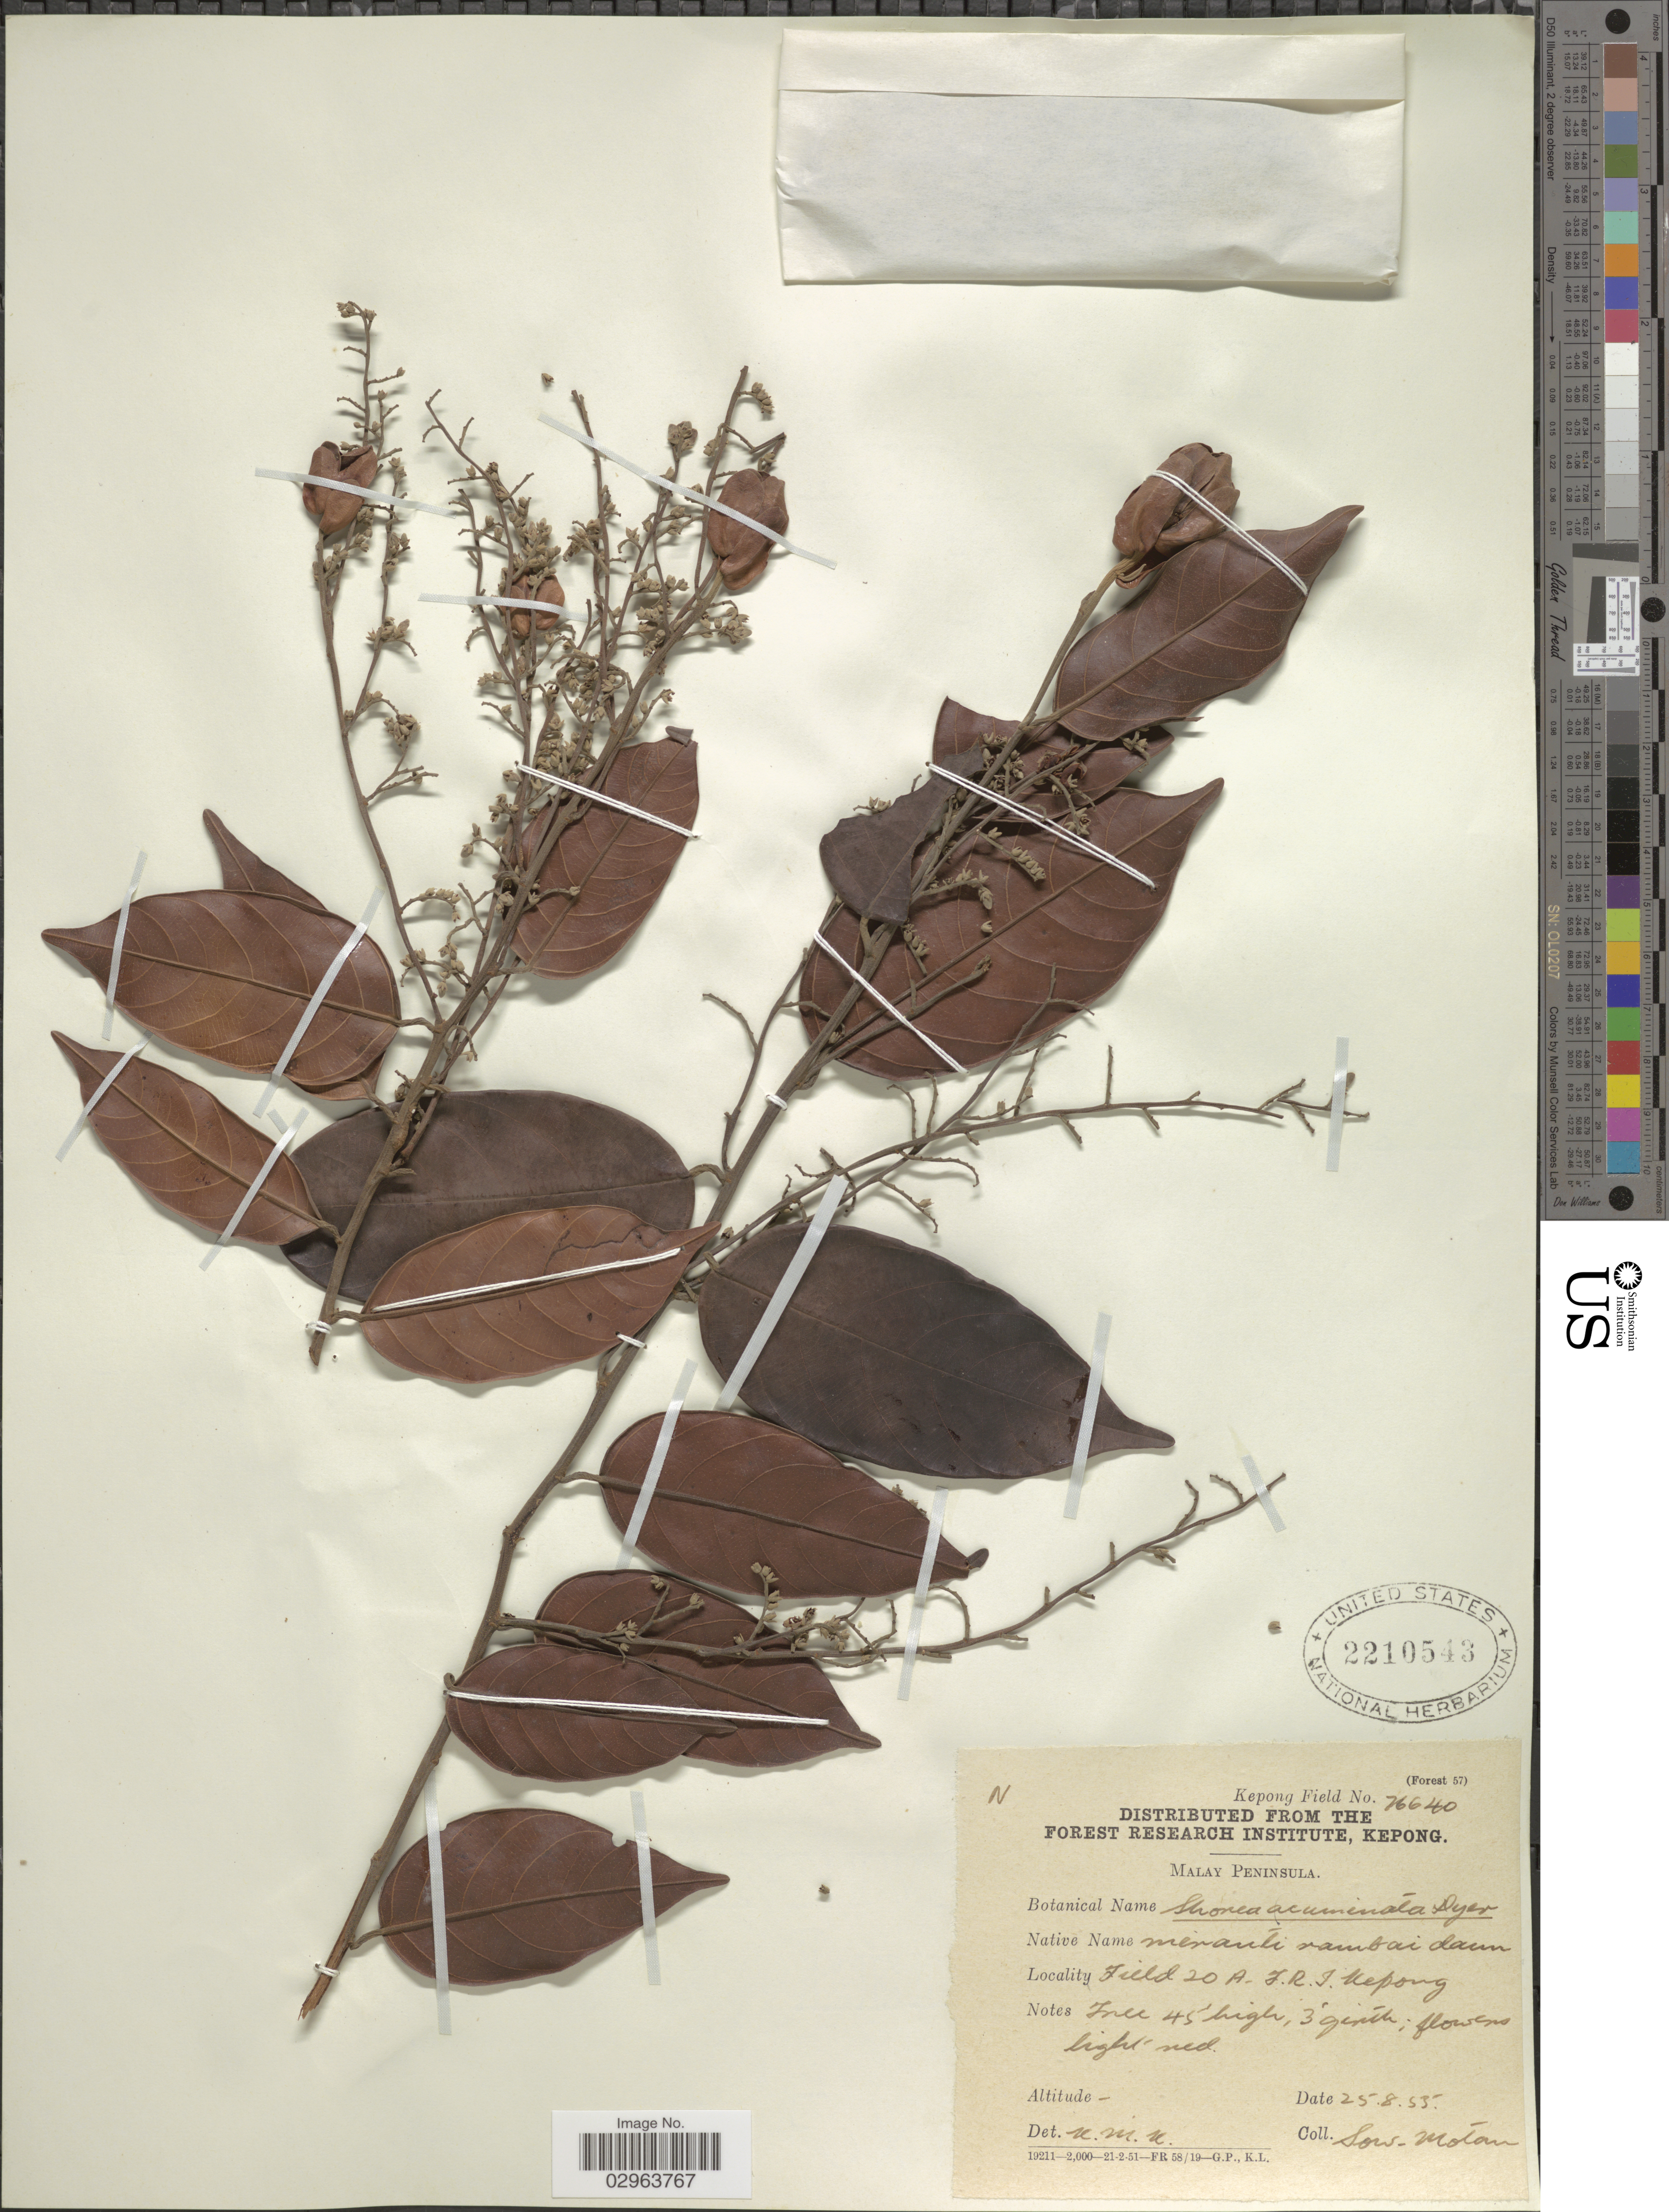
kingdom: Plantae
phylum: Tracheophyta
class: Magnoliopsida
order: Malvales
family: Dipterocarpaceae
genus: Rubroshorea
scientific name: Rubroshorea acuminata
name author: (Dyer) P.S. Ashton & J. Heck.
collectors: -. Sow & -. Motan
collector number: Kepong Field 76640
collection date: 1955-08-25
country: Malaysia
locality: Malay Peninsula. Field 20A-F.R.I. Kepong.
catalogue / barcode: US 2210543